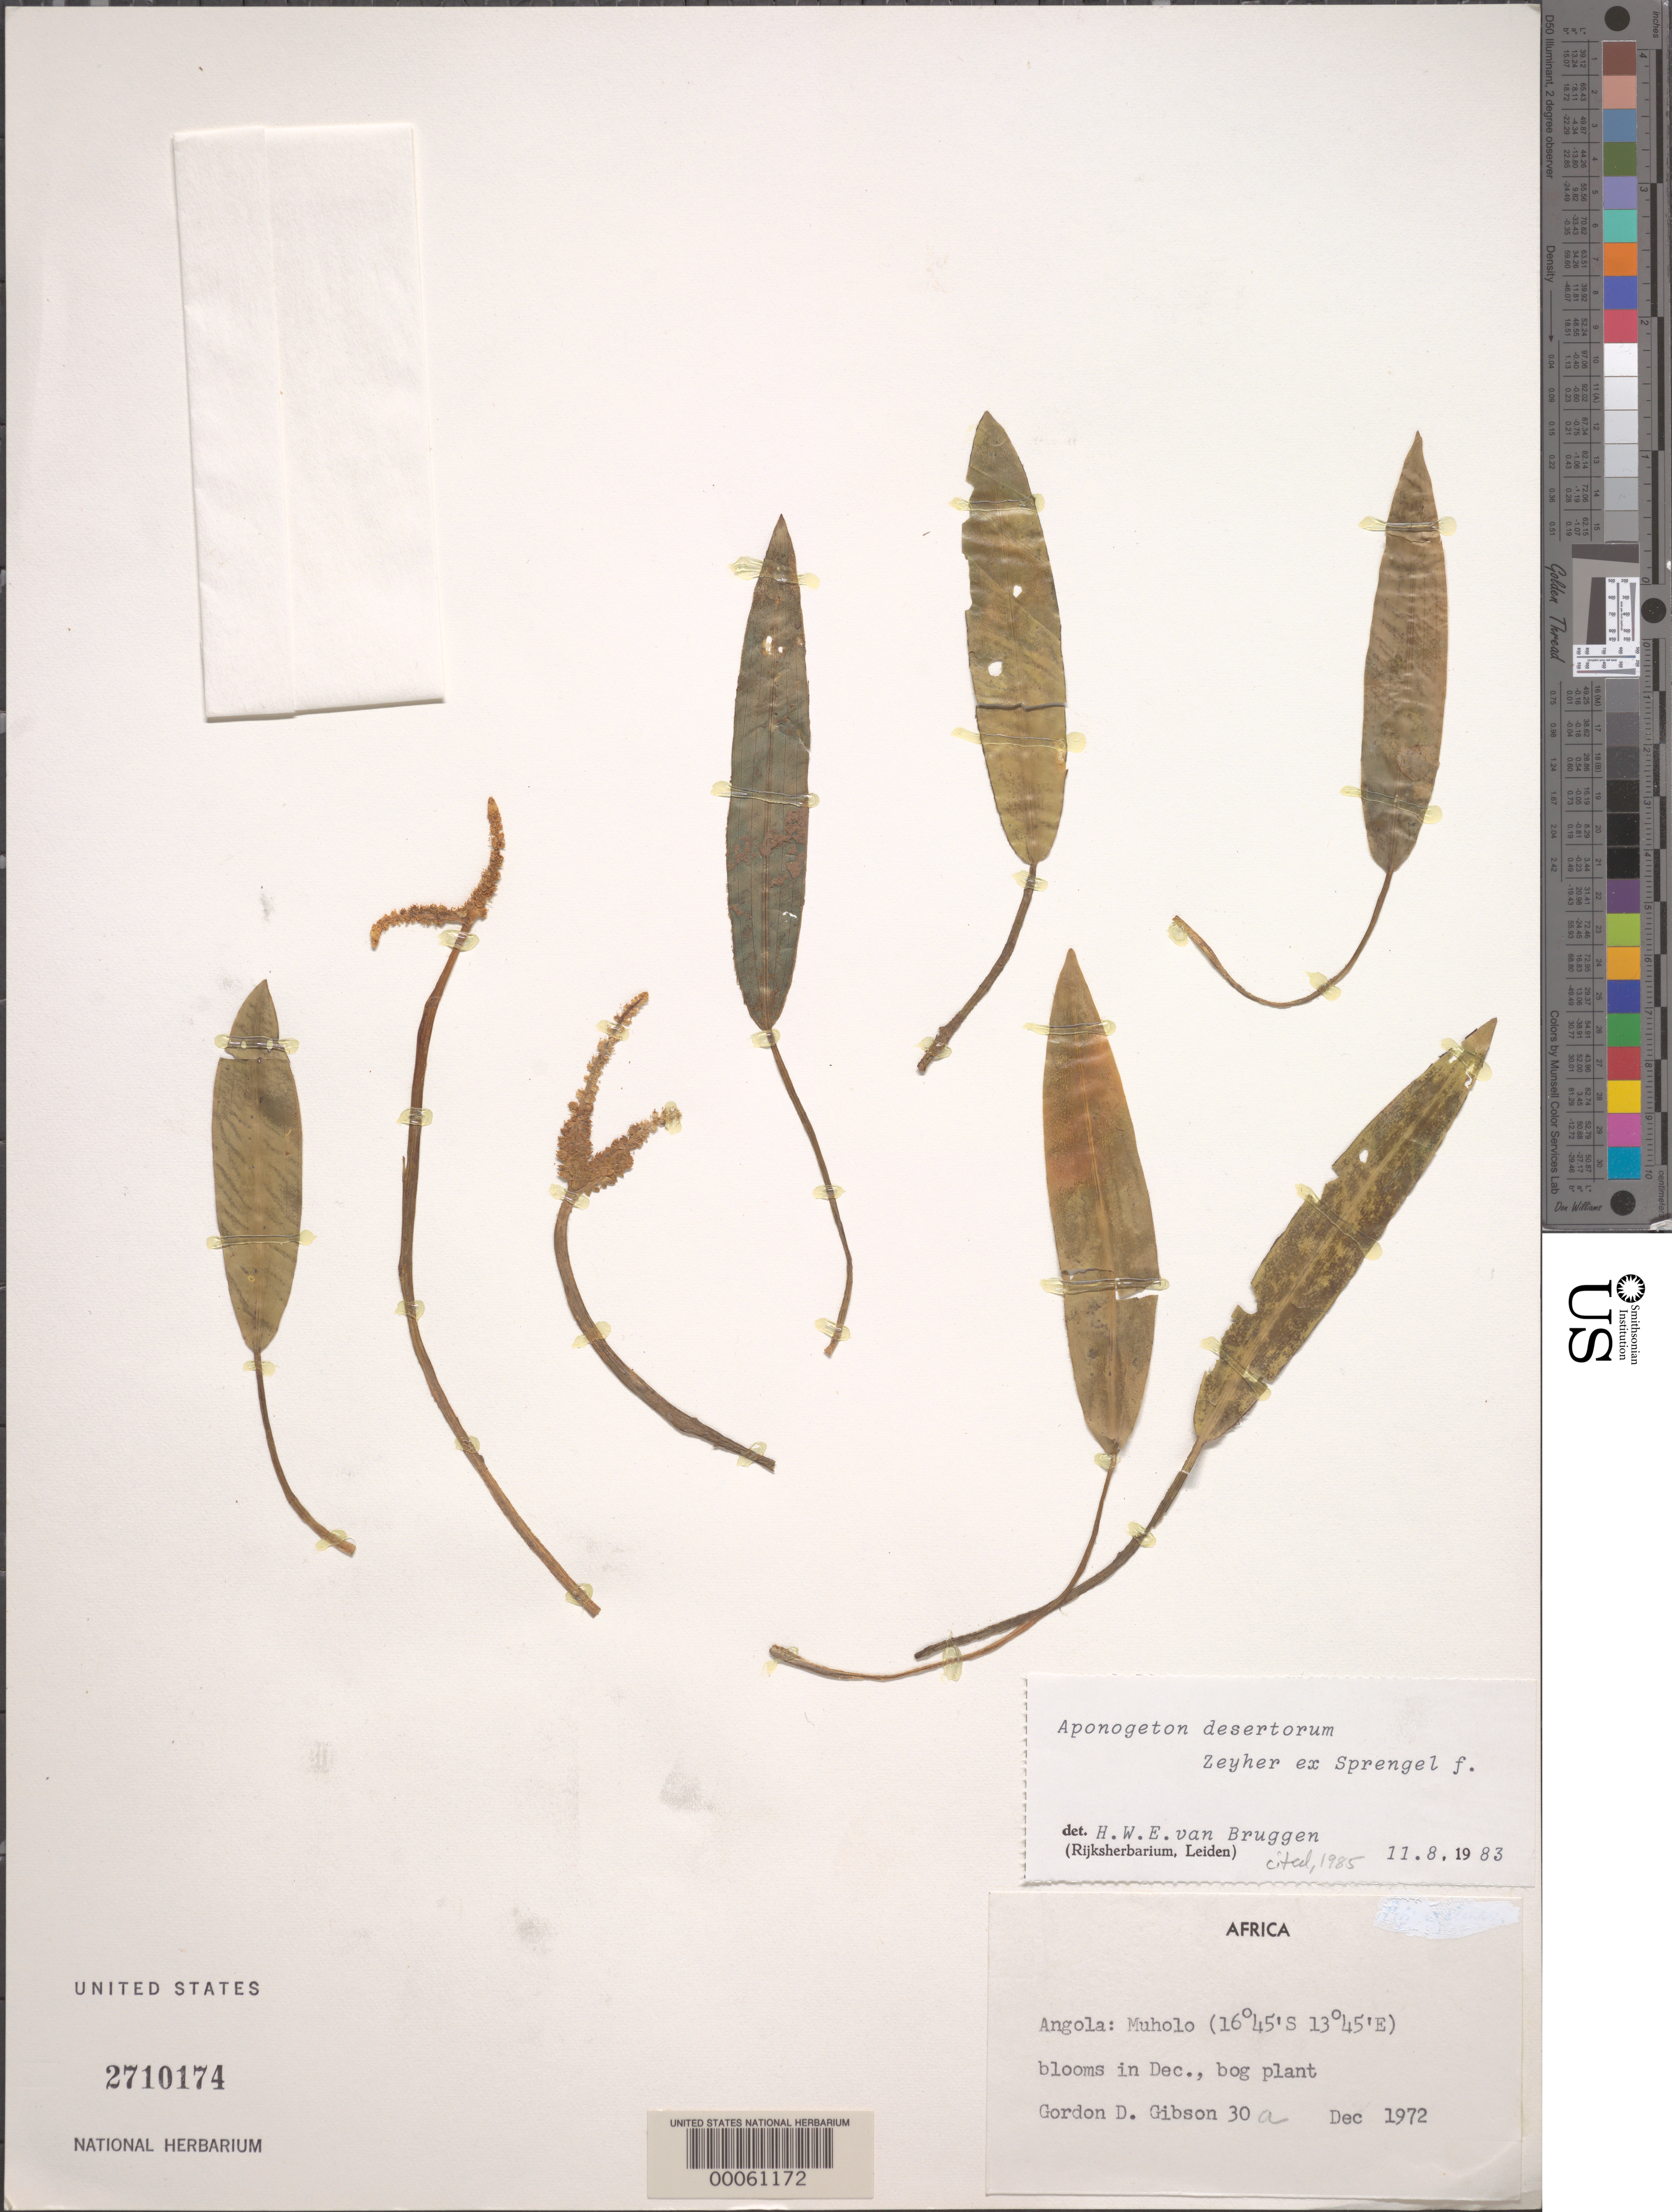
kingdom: Plantae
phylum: Tracheophyta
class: Liliopsida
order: Alismatales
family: Aponogetonaceae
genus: Aponogeton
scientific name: Aponogeton desertorum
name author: Zeyh. ex A. Spreng.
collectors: G. D. Gibson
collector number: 30a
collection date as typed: Dec 1972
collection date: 1972-12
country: Angola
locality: Muholo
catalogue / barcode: US 2710174